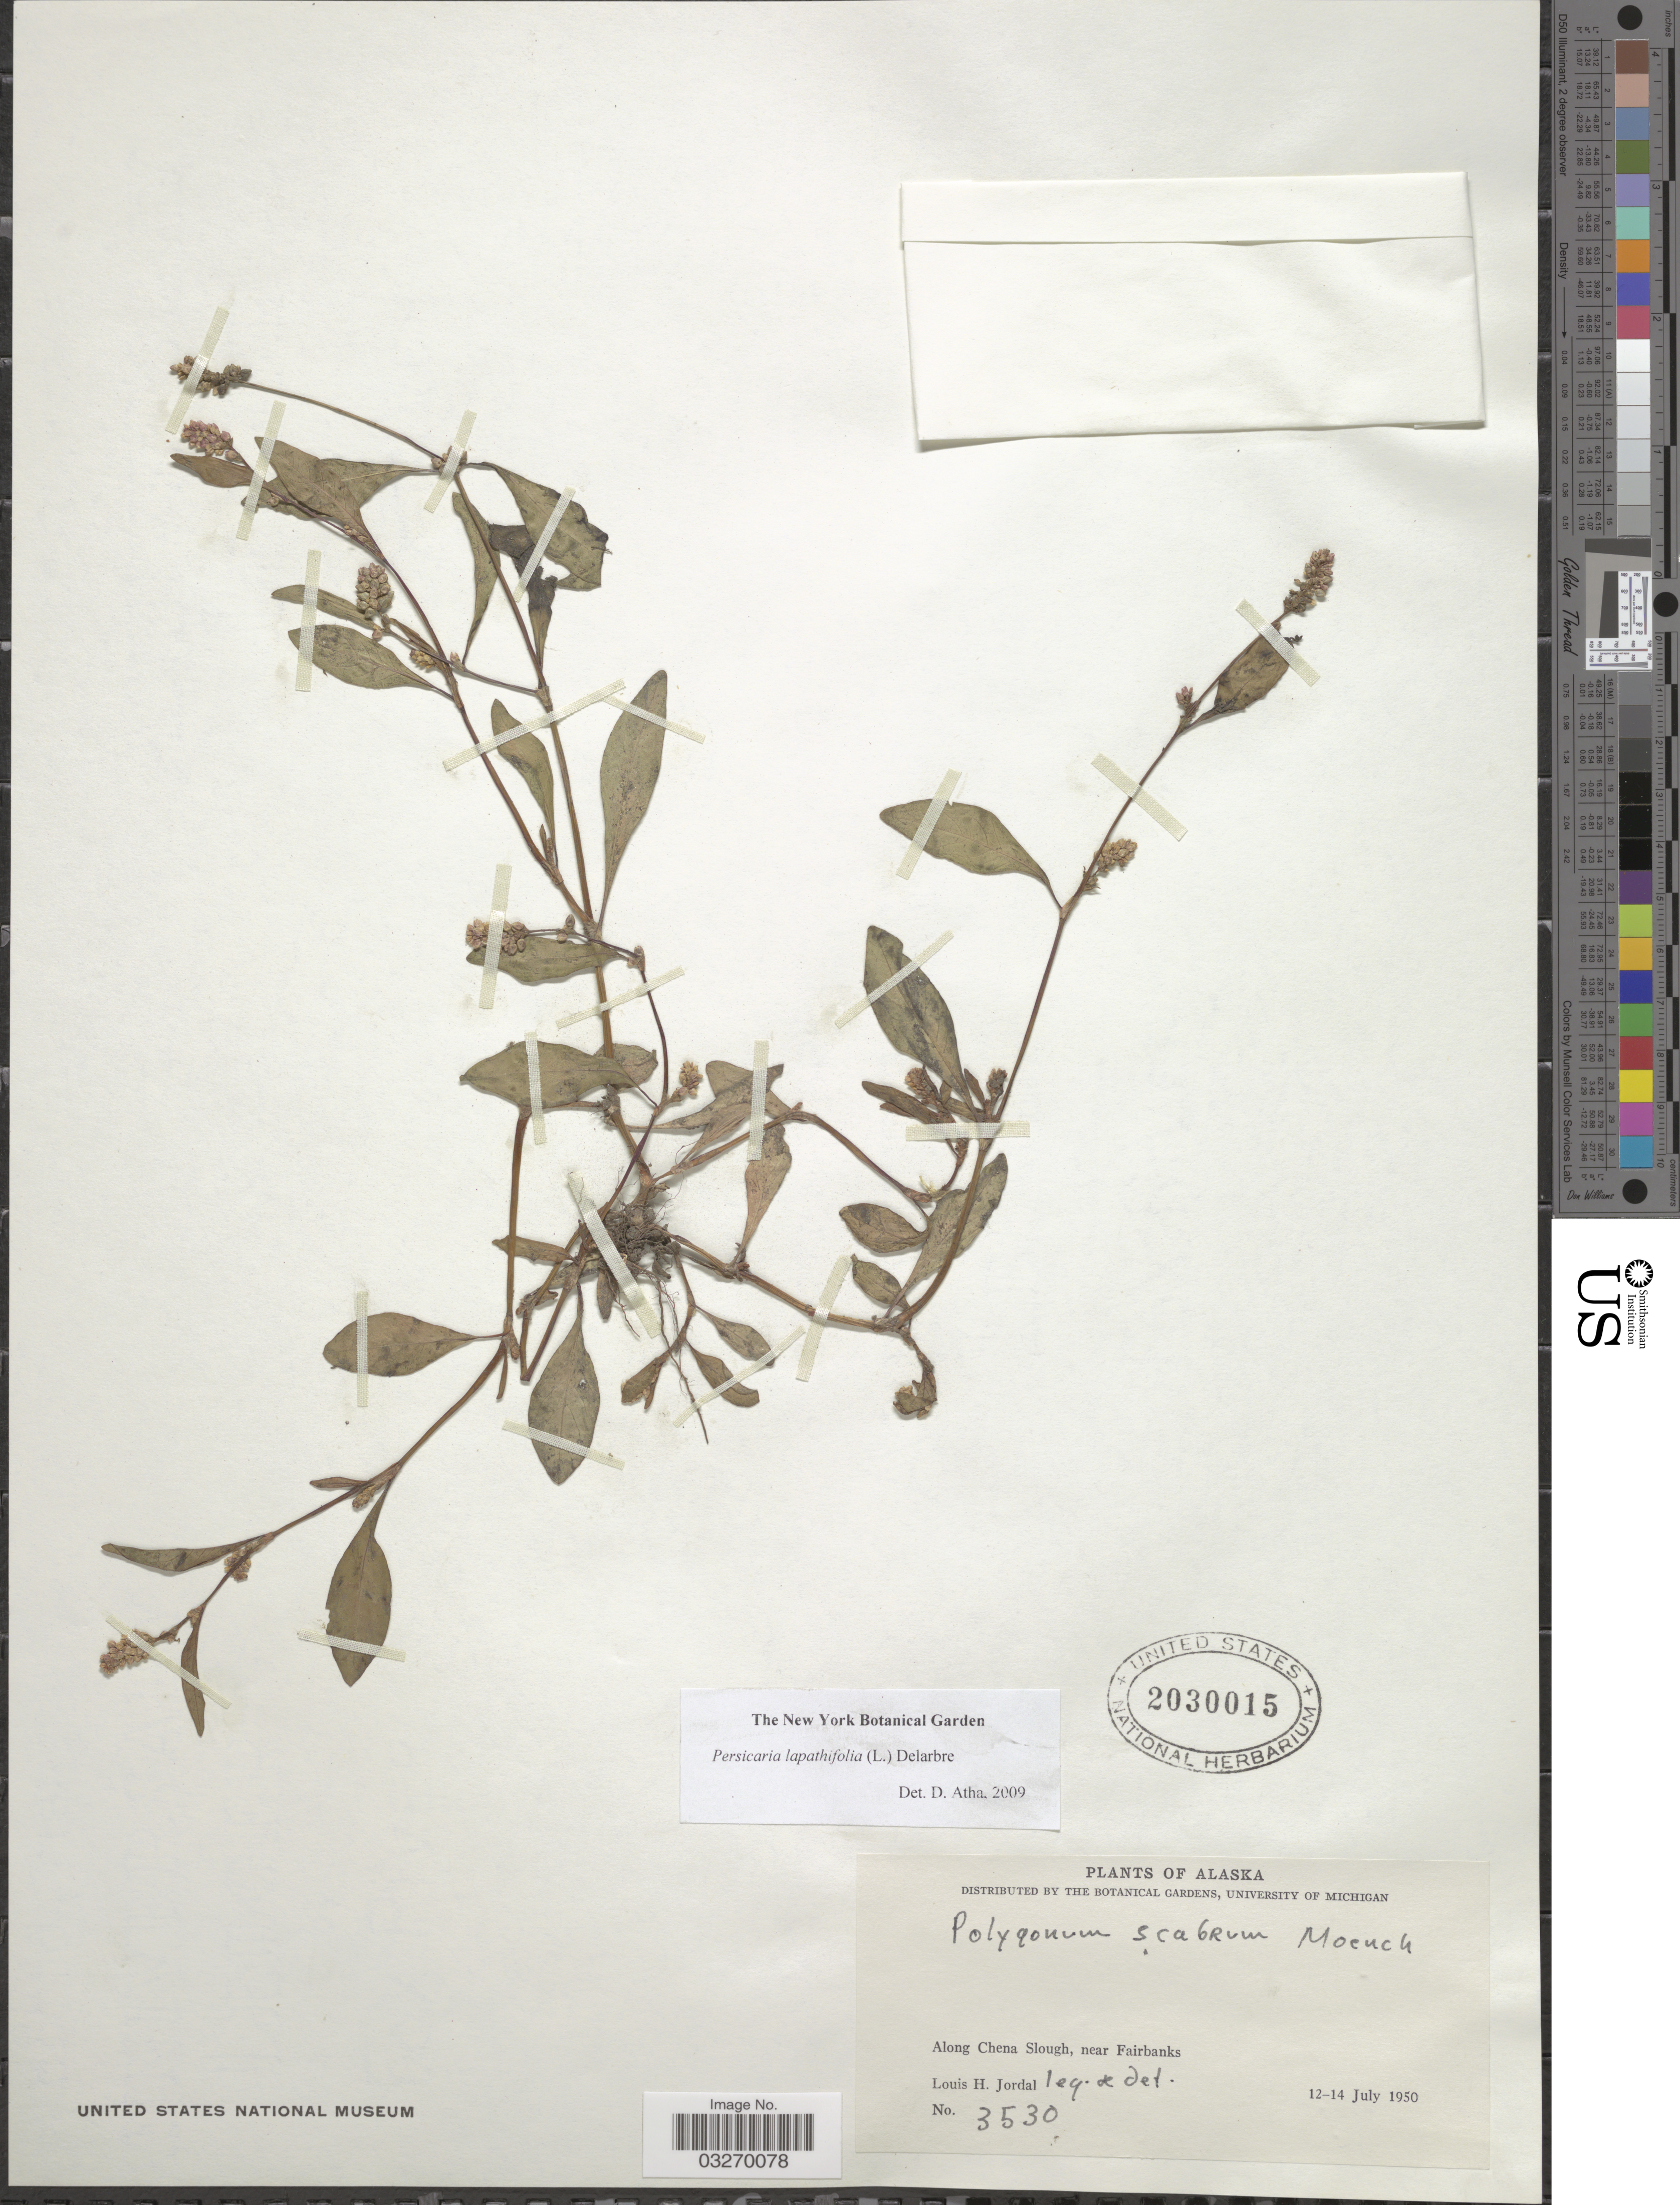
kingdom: Plantae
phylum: Tracheophyta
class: Magnoliopsida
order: Caryophyllales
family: Polygonaceae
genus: Persicaria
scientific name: Persicaria lapathifolia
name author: (L.) Delarbre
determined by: Atha, D. E.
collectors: L. Jordal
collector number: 3530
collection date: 1950-07-12/1950-07-14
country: United States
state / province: Alaska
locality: Along Chena Slough, near Fairbanks.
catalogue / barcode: US 2030015